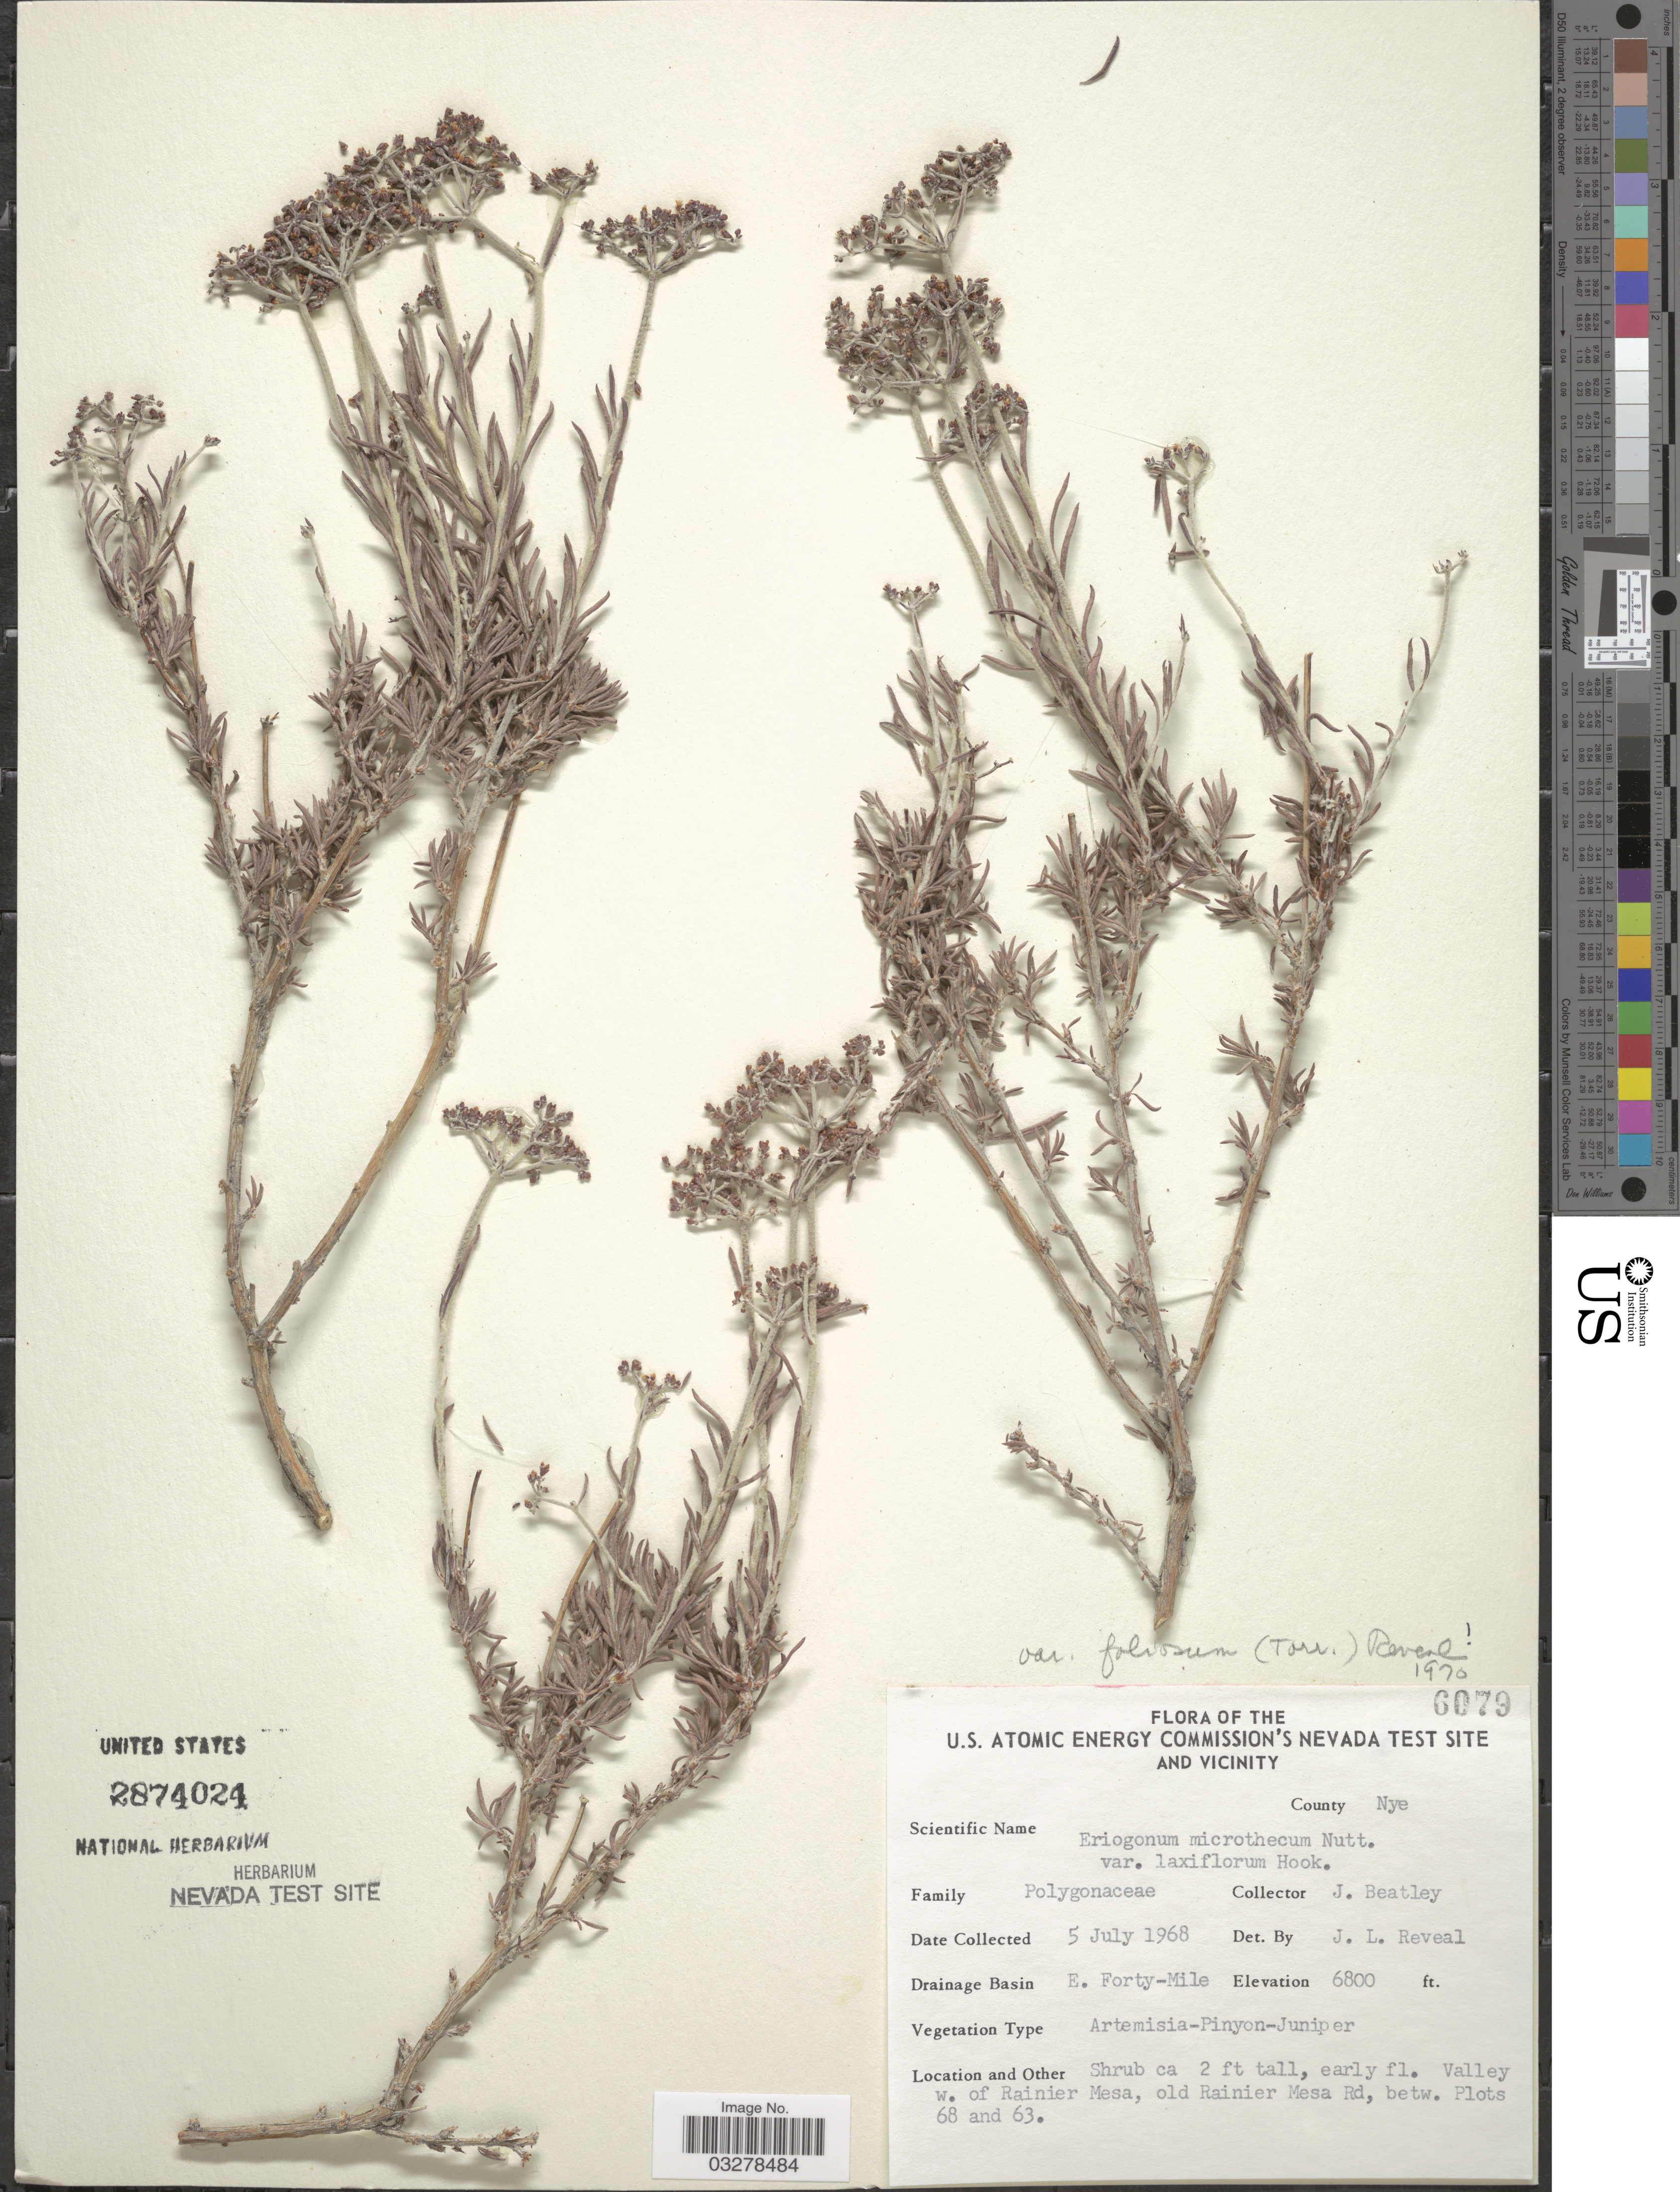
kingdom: Plantae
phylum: Tracheophyta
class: Magnoliopsida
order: Caryophyllales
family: Polygonaceae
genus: Eriogonum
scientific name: Eriogonum microtheca var. foliosum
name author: (Torr. & A. Gray) Reveal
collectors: J. C. Beatley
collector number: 6079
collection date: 1968-07-05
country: United States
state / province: Nevada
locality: U.S. Atomic Energy Commission's Nevada Test Site and Vicinity. County Nye. Drainage Basin E. Forty-Mile. Valley west of Rainier Mesa, old Rainier Mesa Rd, between plots 68 and 63.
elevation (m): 2073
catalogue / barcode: US 2874024